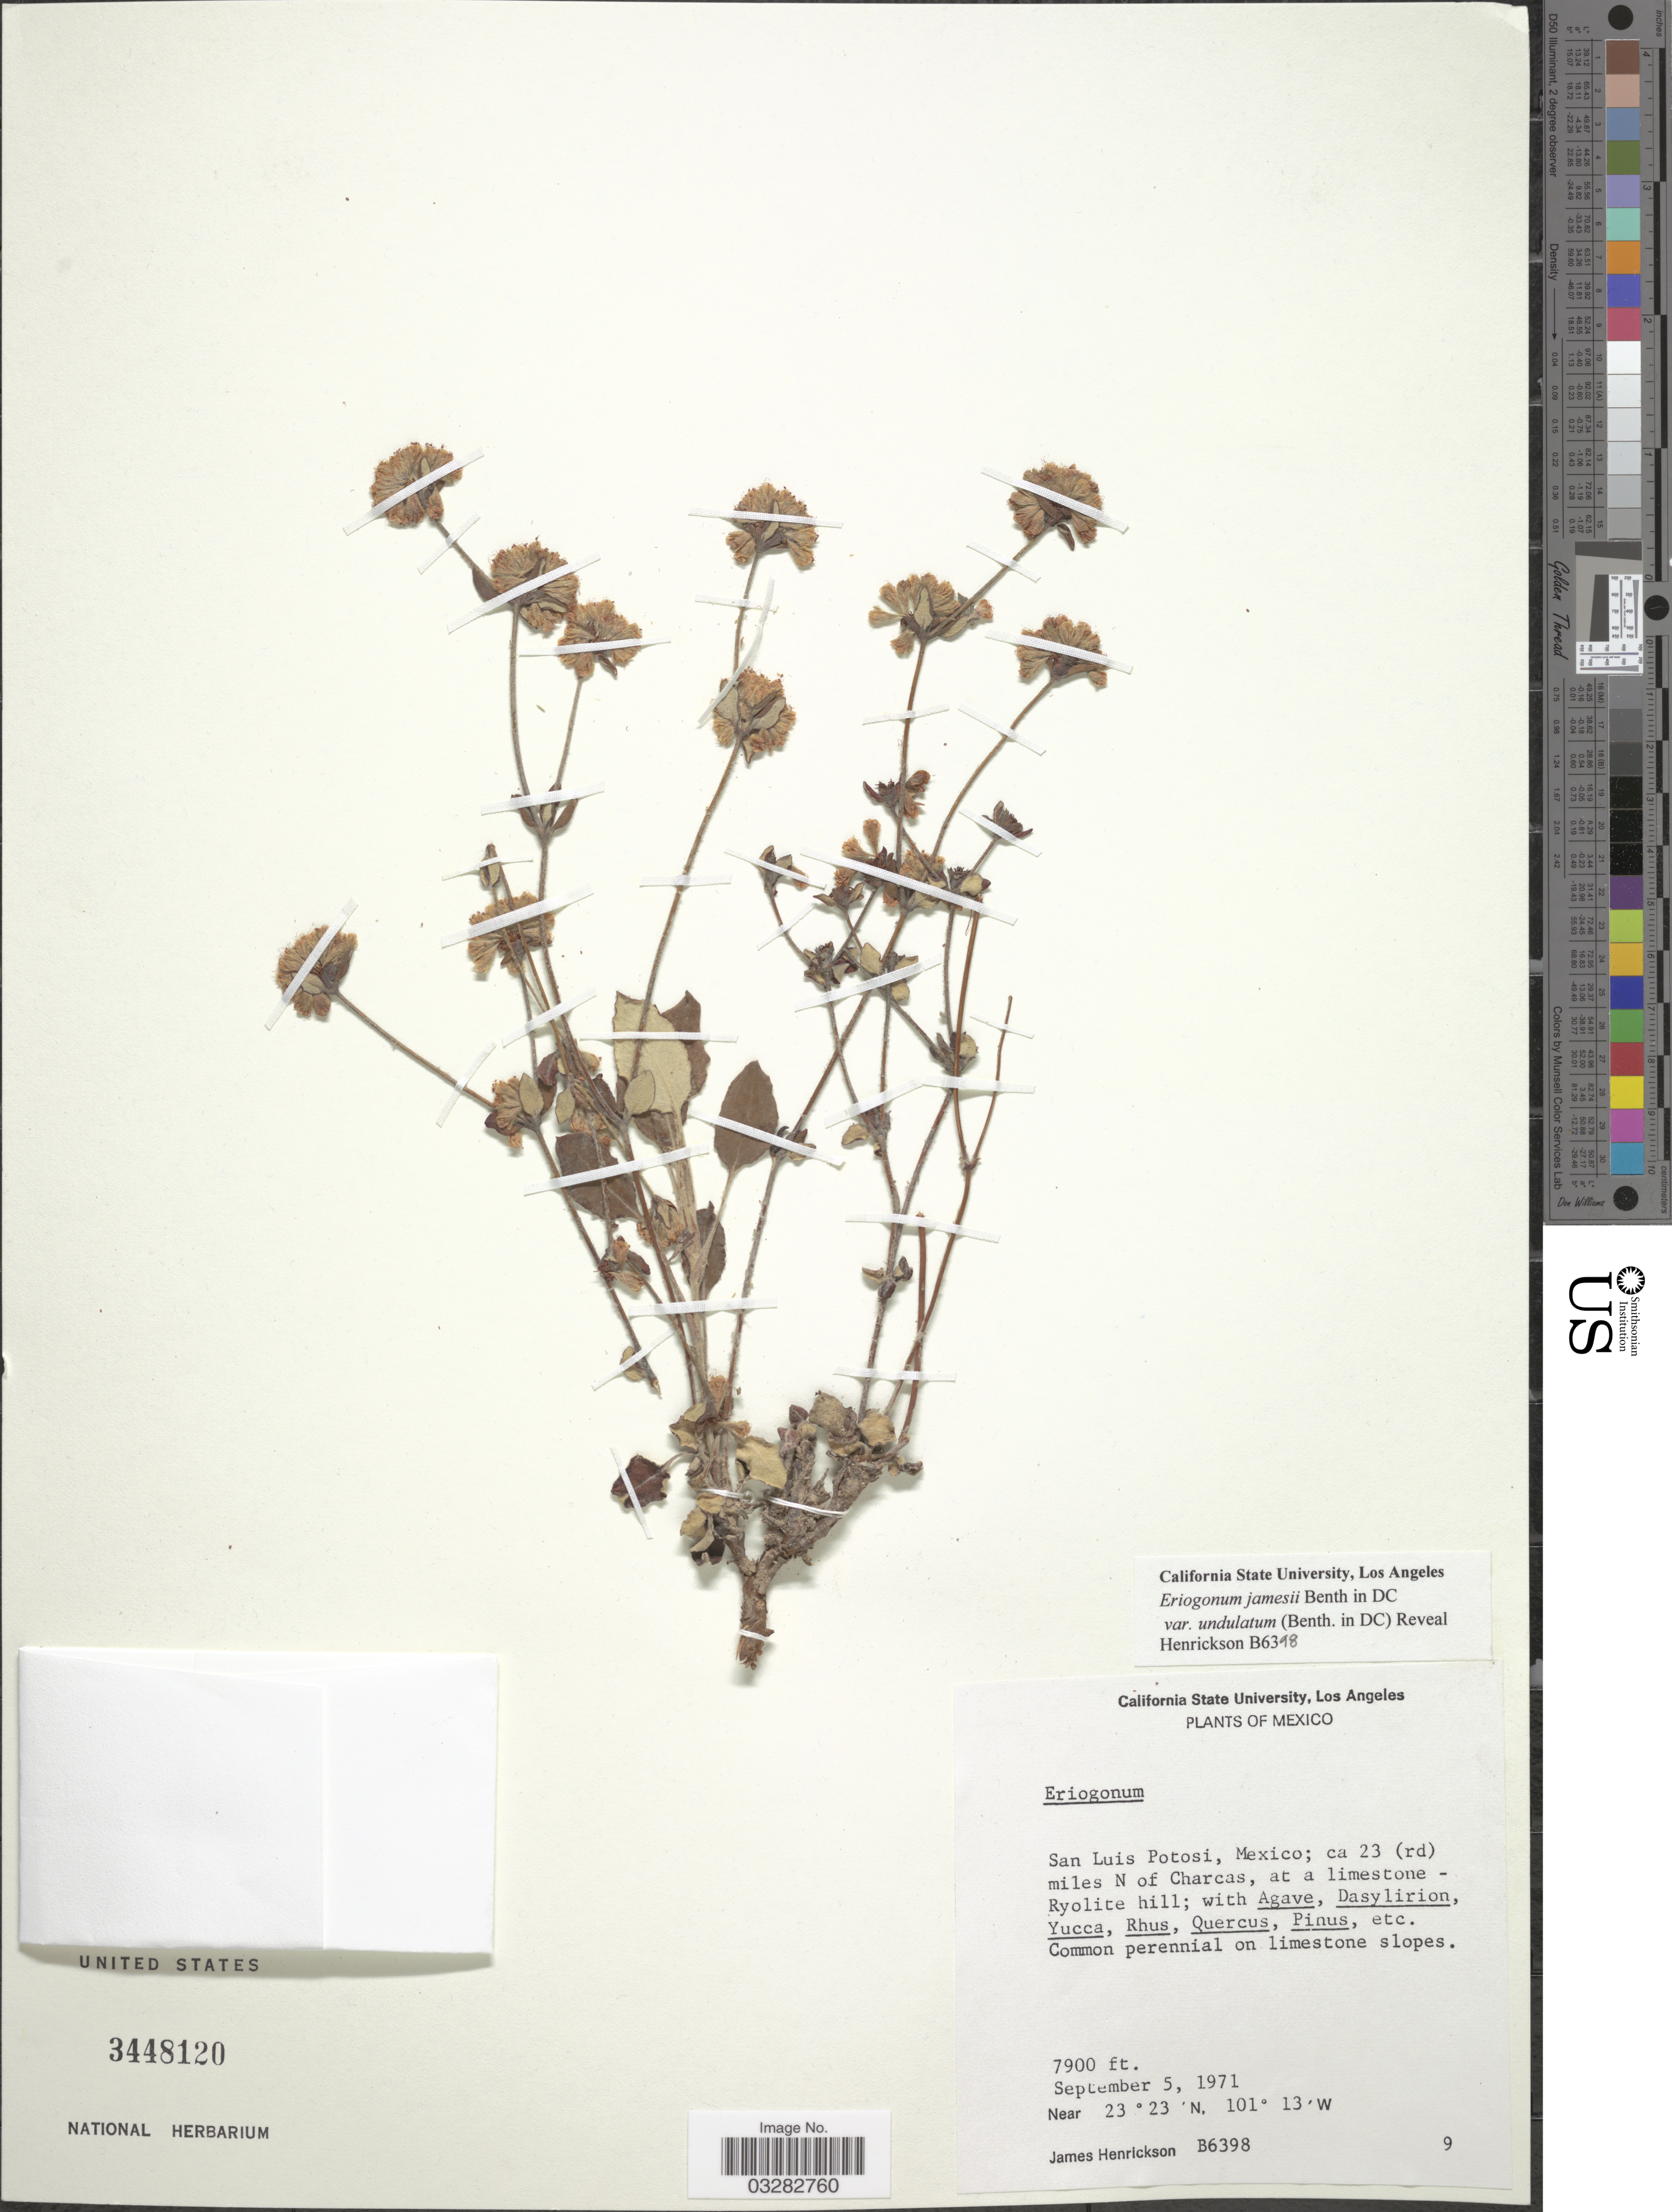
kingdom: Plantae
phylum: Tracheophyta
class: Magnoliopsida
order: Caryophyllales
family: Polygonaceae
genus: Eriogonum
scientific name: Eriogonum jamesii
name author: Benth.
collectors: J. Henrickson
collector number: B6398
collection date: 1971-09-05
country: Mexico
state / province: San Luis Potosí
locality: Ca 23 (rd) miles N of Charcas, at a limestone - Ryolite hill.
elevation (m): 2408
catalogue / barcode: US 3448120